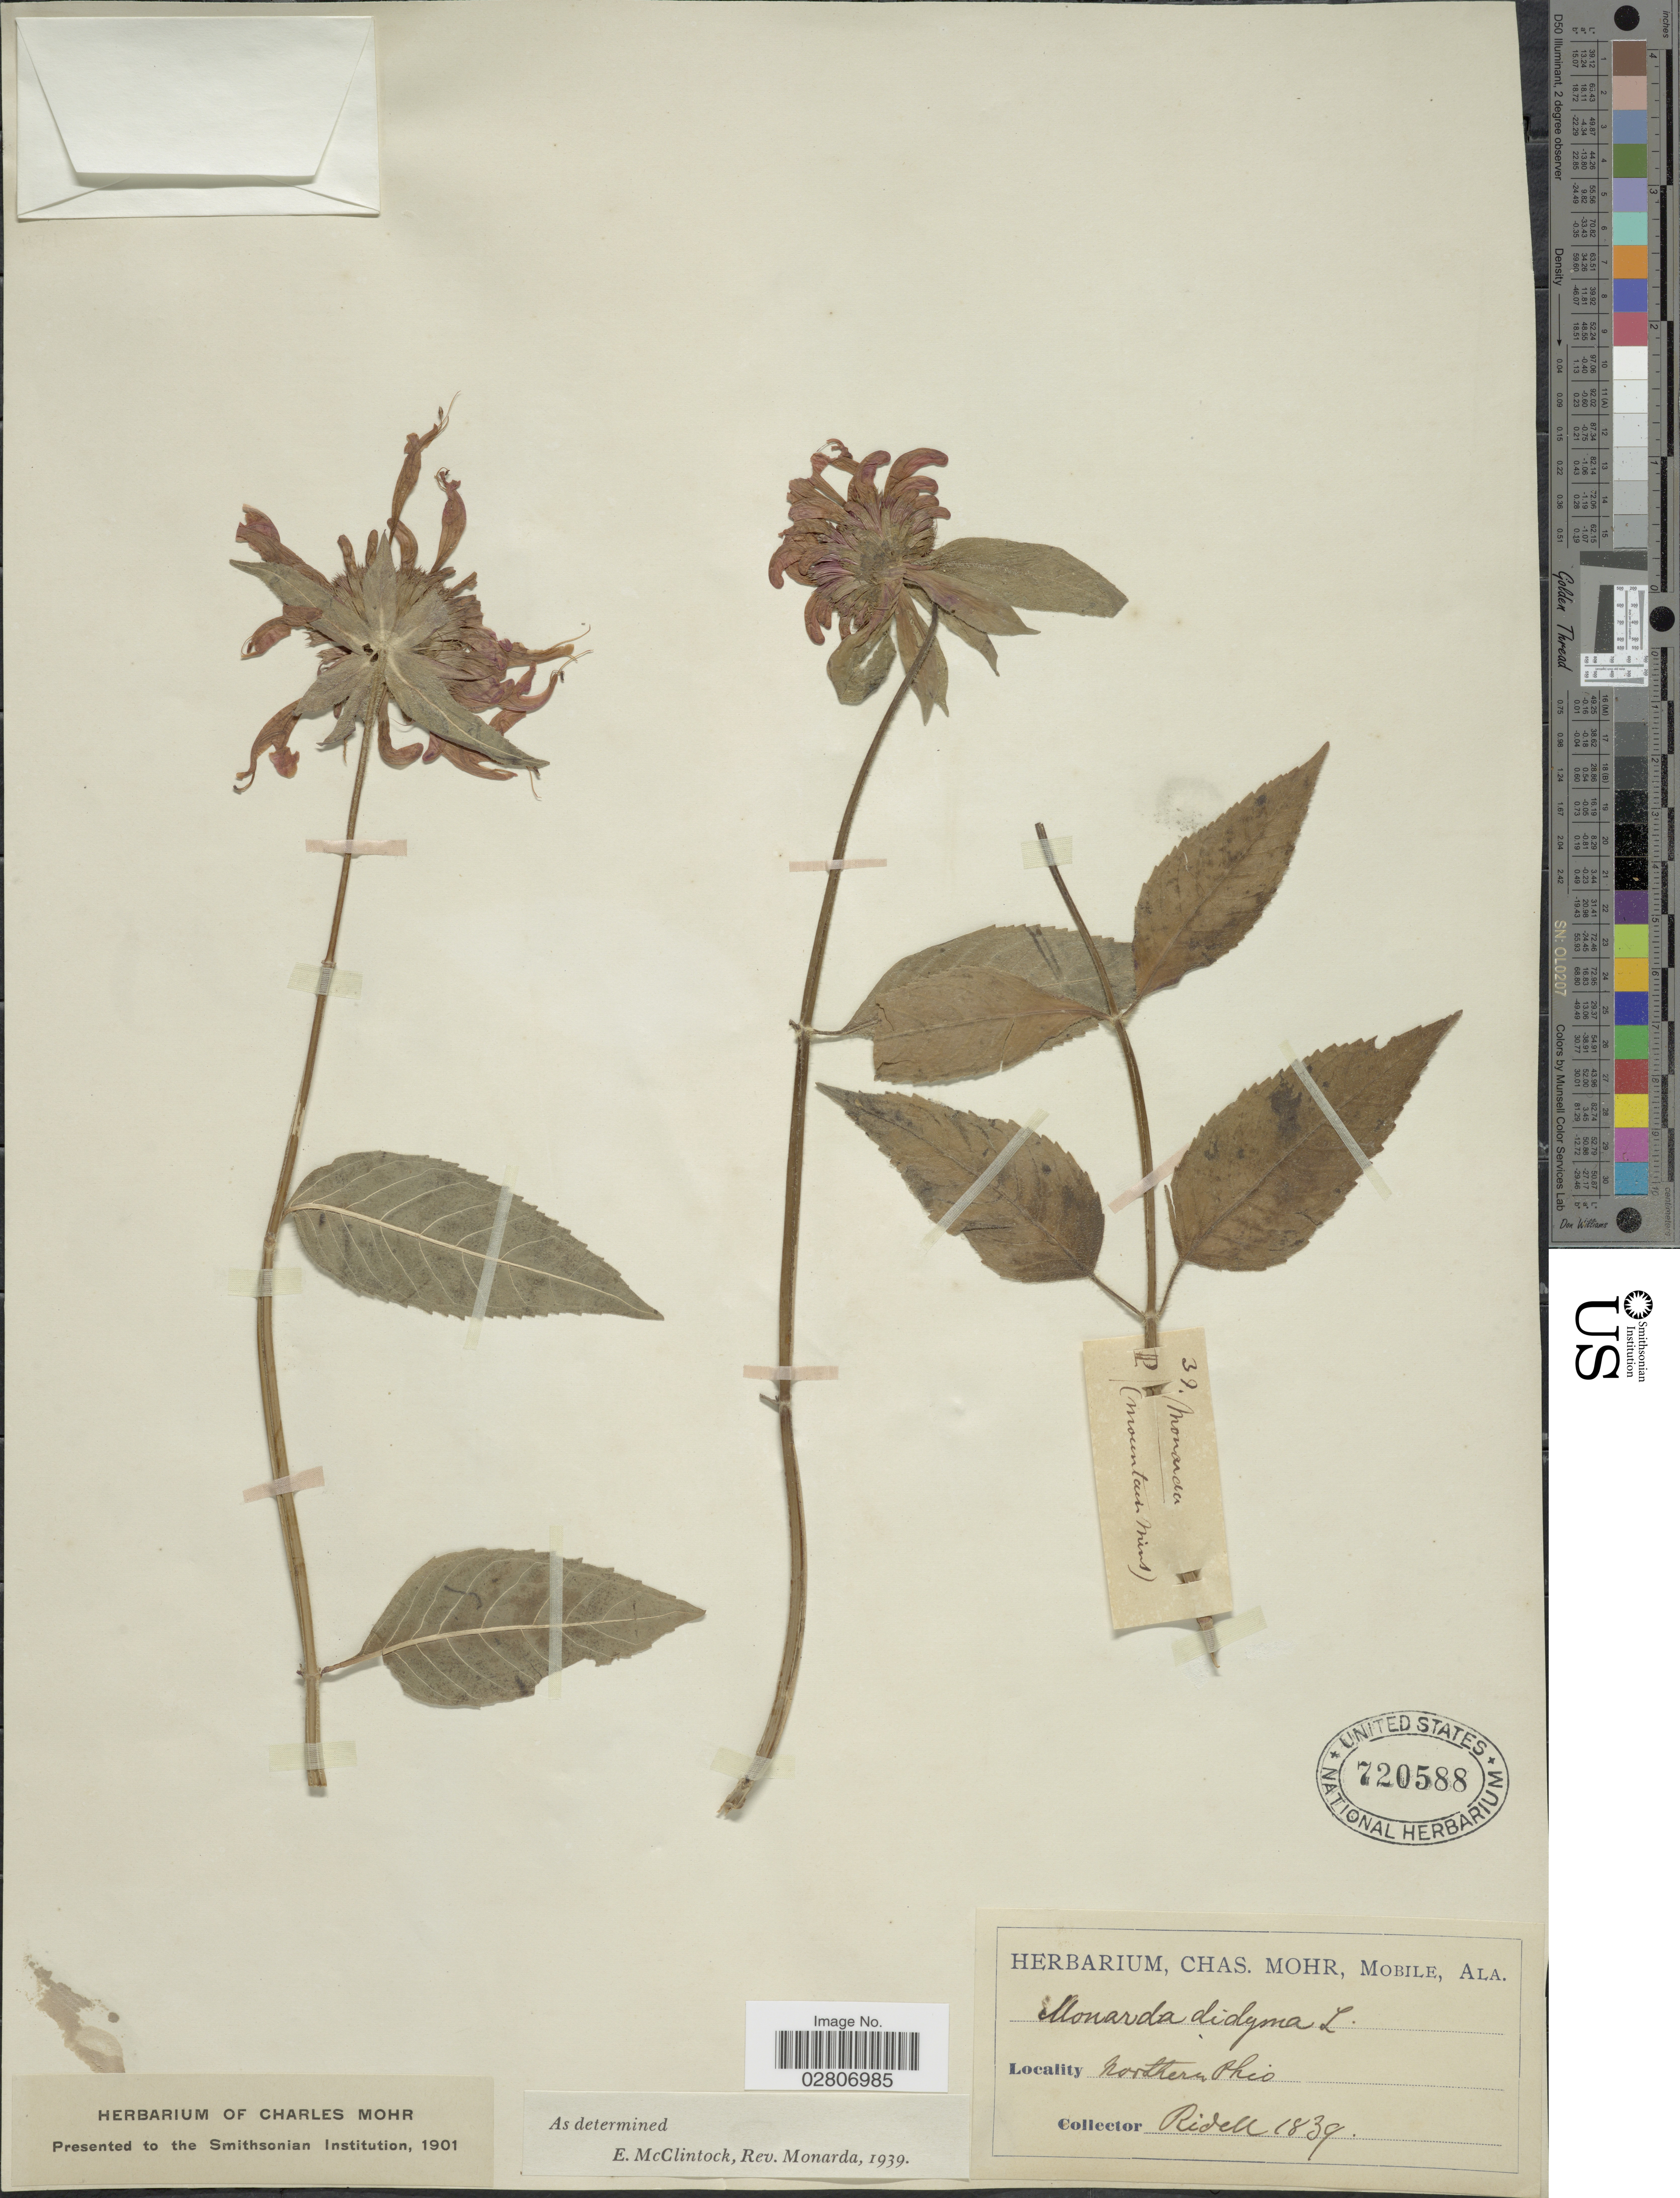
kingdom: Plantae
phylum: Tracheophyta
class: Magnoliopsida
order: Lamiales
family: Lamiaceae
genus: Monarda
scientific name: Monarda didyma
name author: L.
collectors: -. Ridell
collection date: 1839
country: United States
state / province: Ohio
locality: Northern Ohio.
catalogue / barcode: US 720588